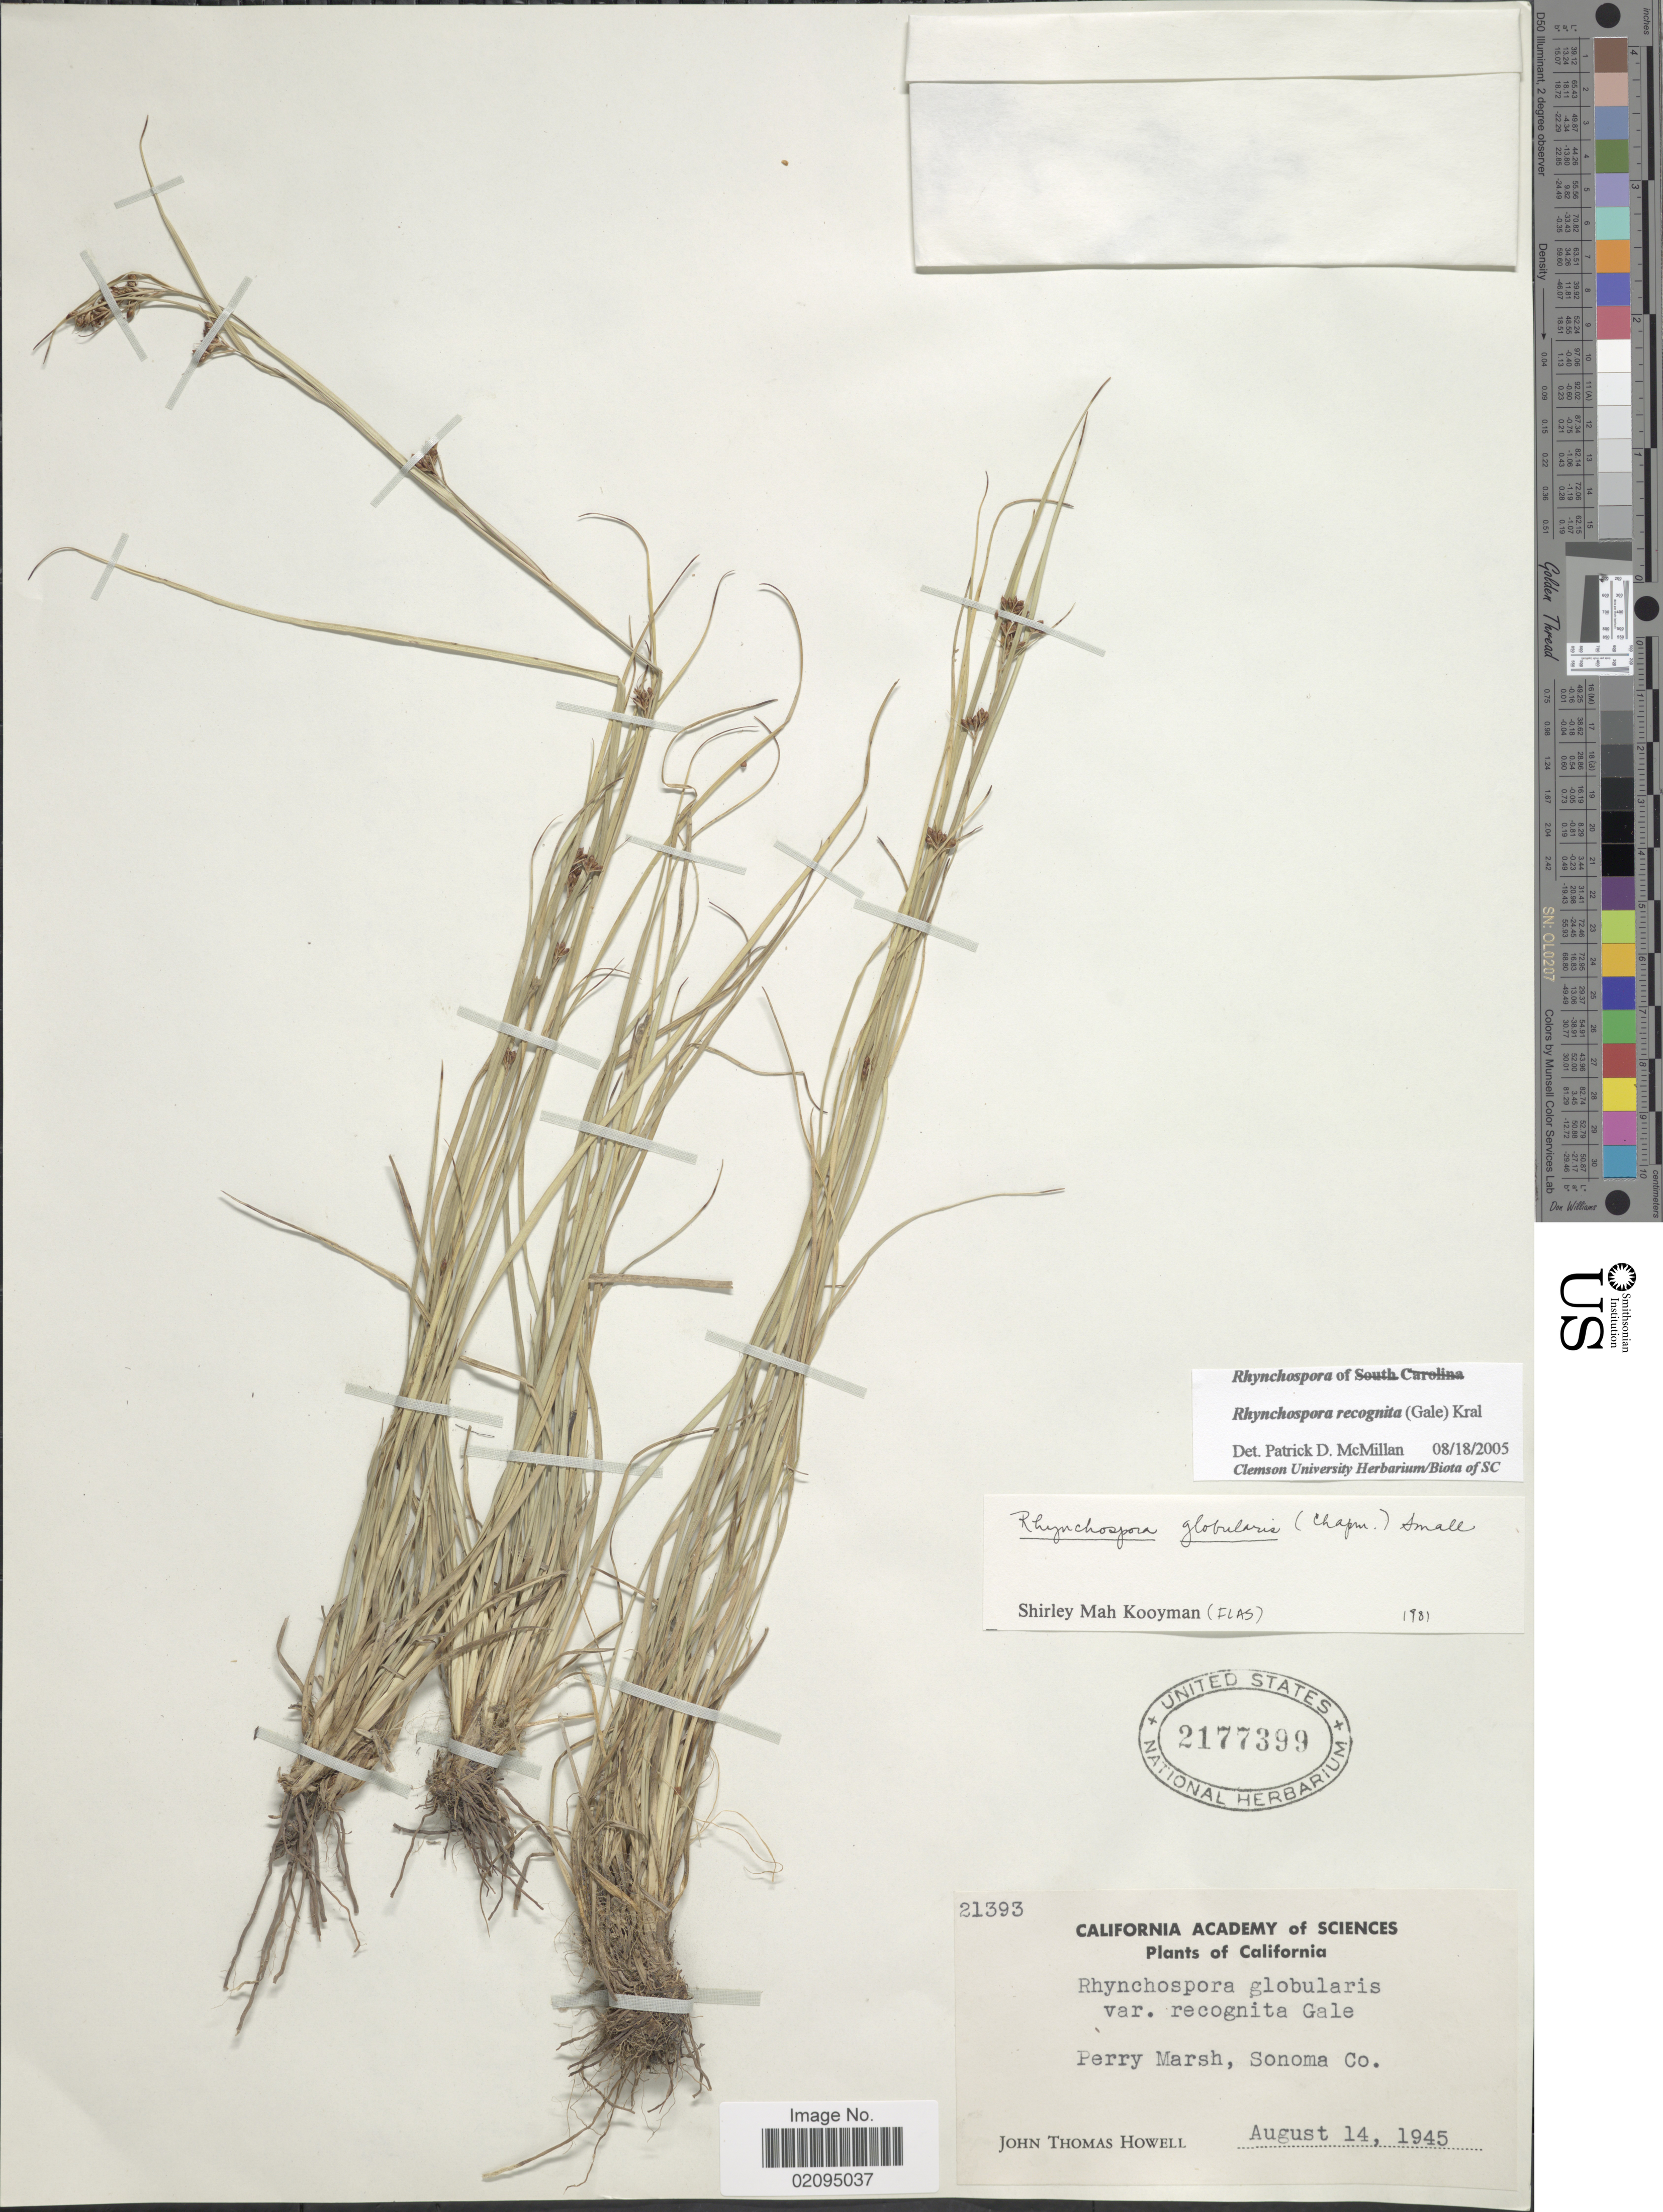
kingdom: Plantae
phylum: Tracheophyta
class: Liliopsida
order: Poales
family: Cyperaceae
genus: Rhynchospora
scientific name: Rhynchospora recognita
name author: (Gale) Kral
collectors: J. T. Howell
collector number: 21393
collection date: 1945-08-14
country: United States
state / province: California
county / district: Sonoma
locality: Perry Marsh, Sonoma Co.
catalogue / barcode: US 2177399